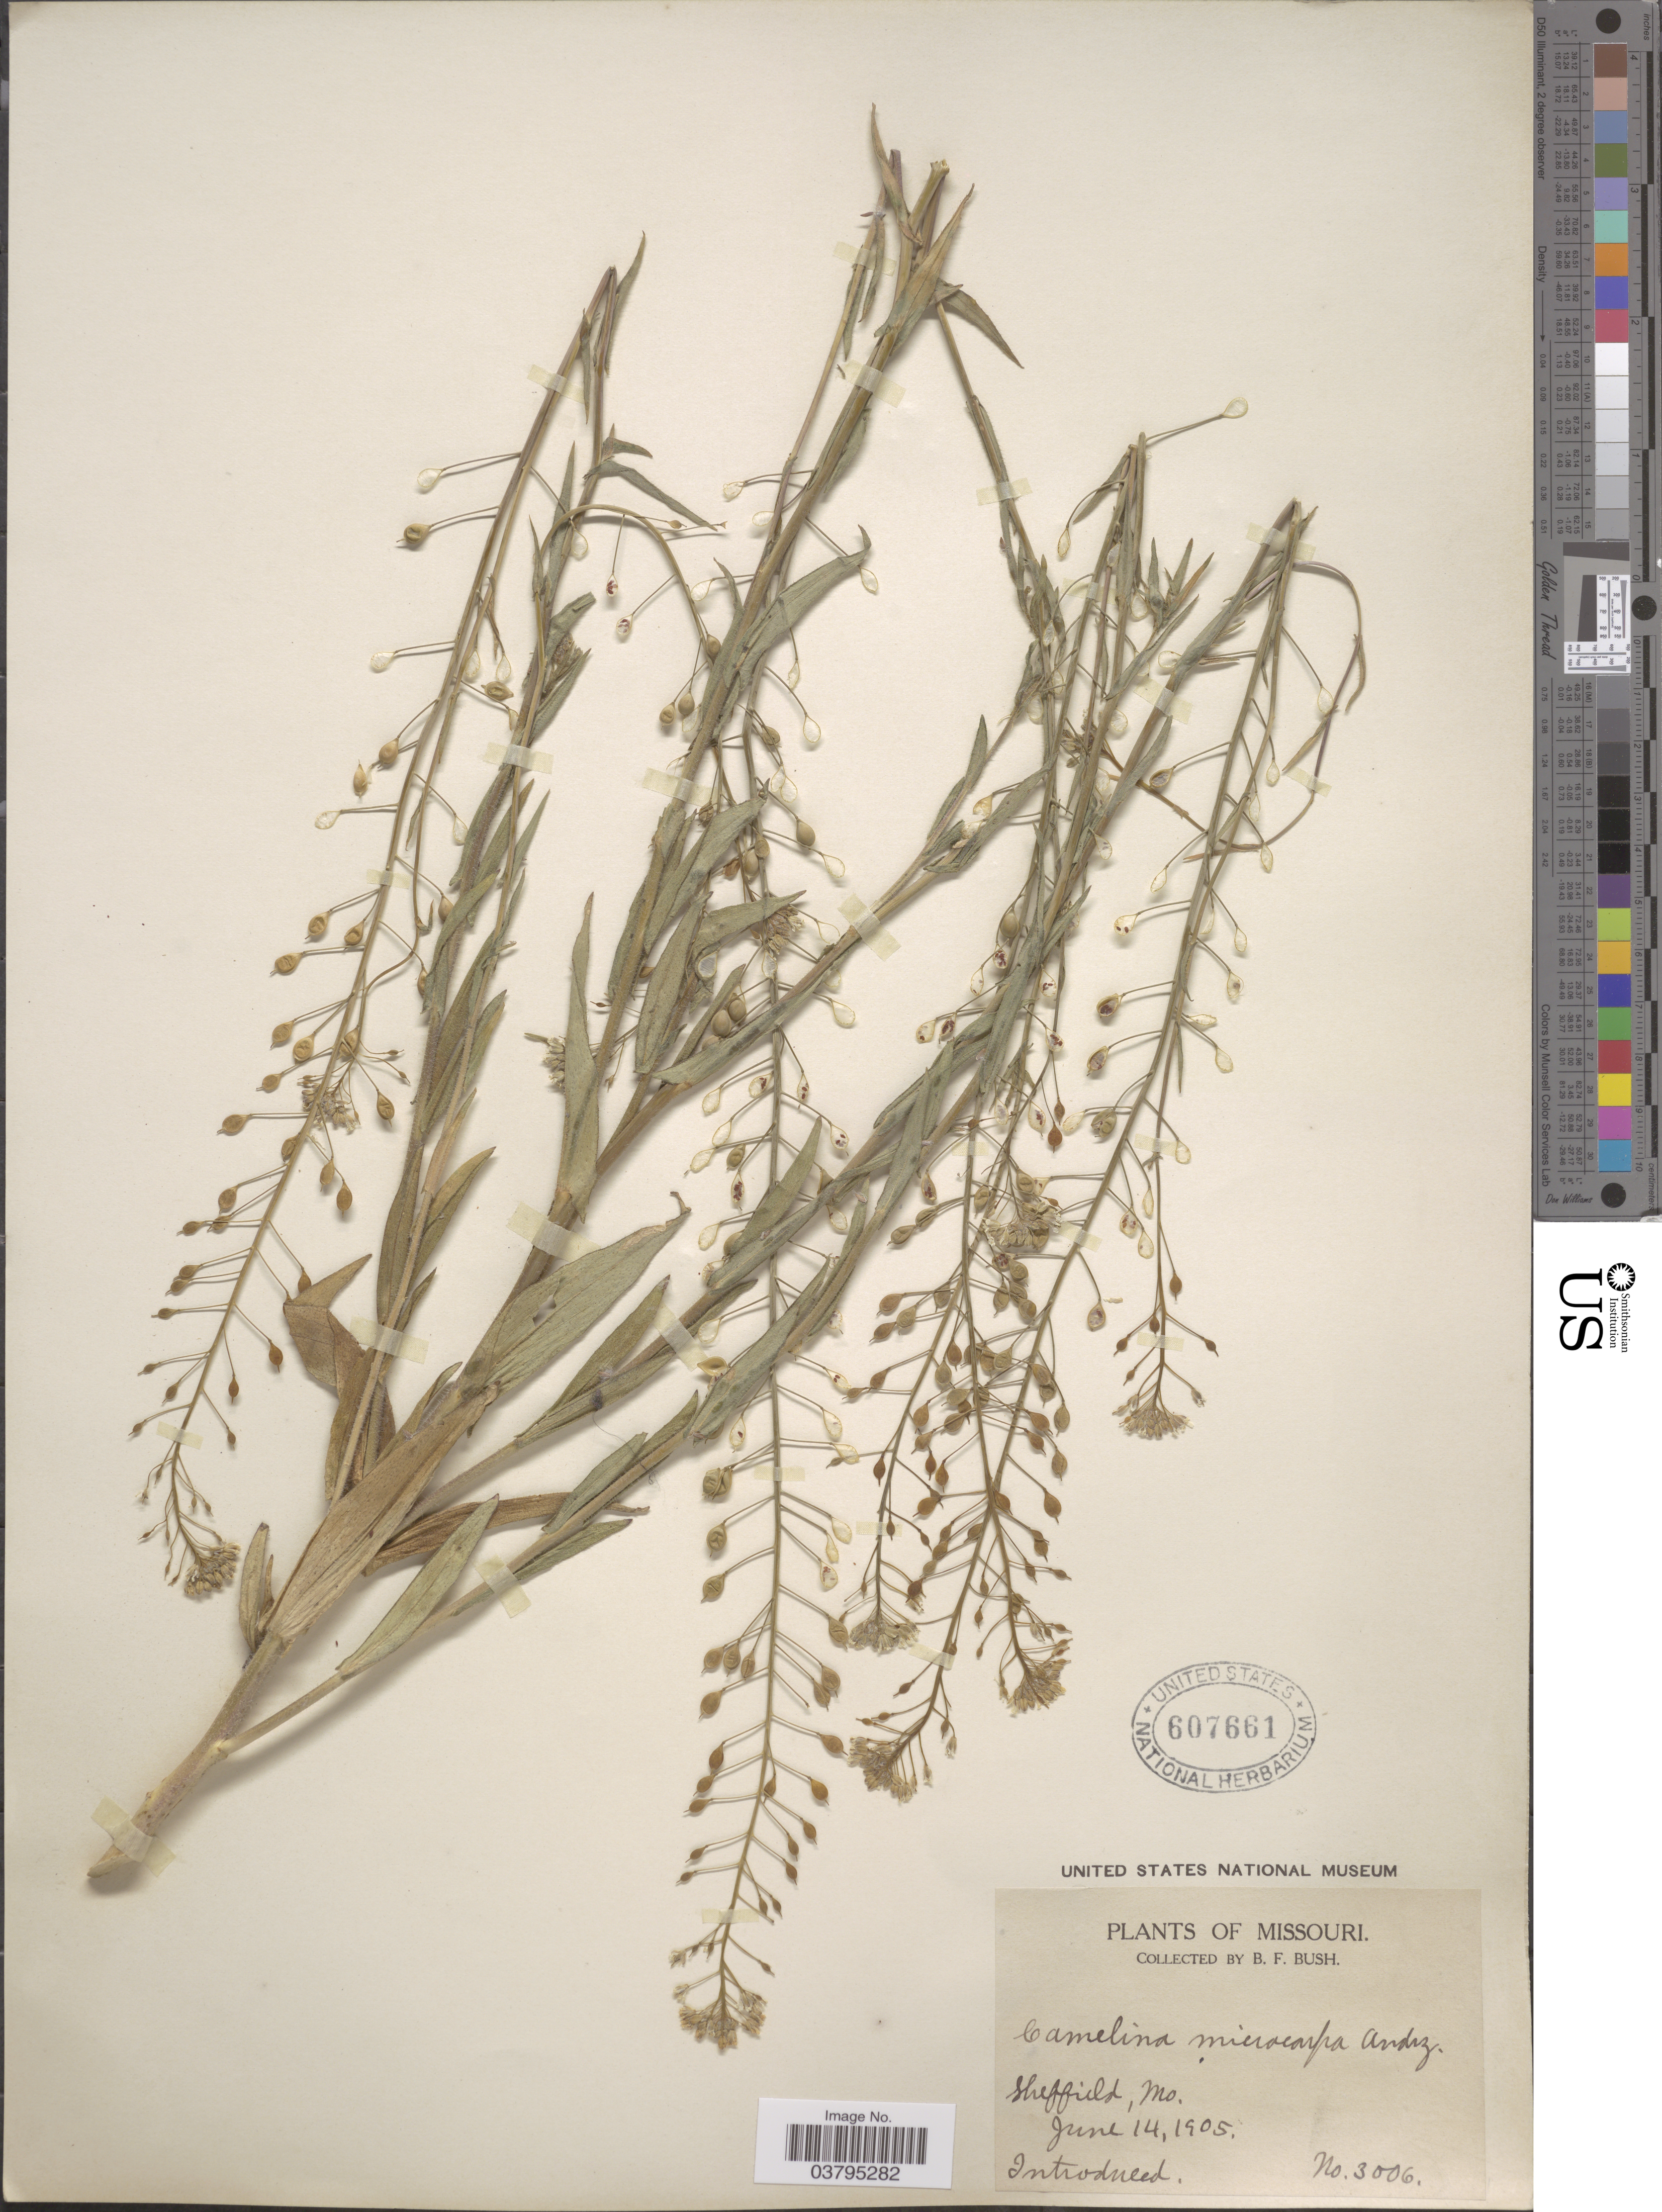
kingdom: Plantae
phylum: Tracheophyta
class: Magnoliopsida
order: Brassicales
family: Brassicaceae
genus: Camelina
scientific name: Camelina microcarpa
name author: DC.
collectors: B. F. Bush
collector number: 3006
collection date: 1905-06-14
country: United States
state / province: Missouri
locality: Sheffield.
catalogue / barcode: US 607661